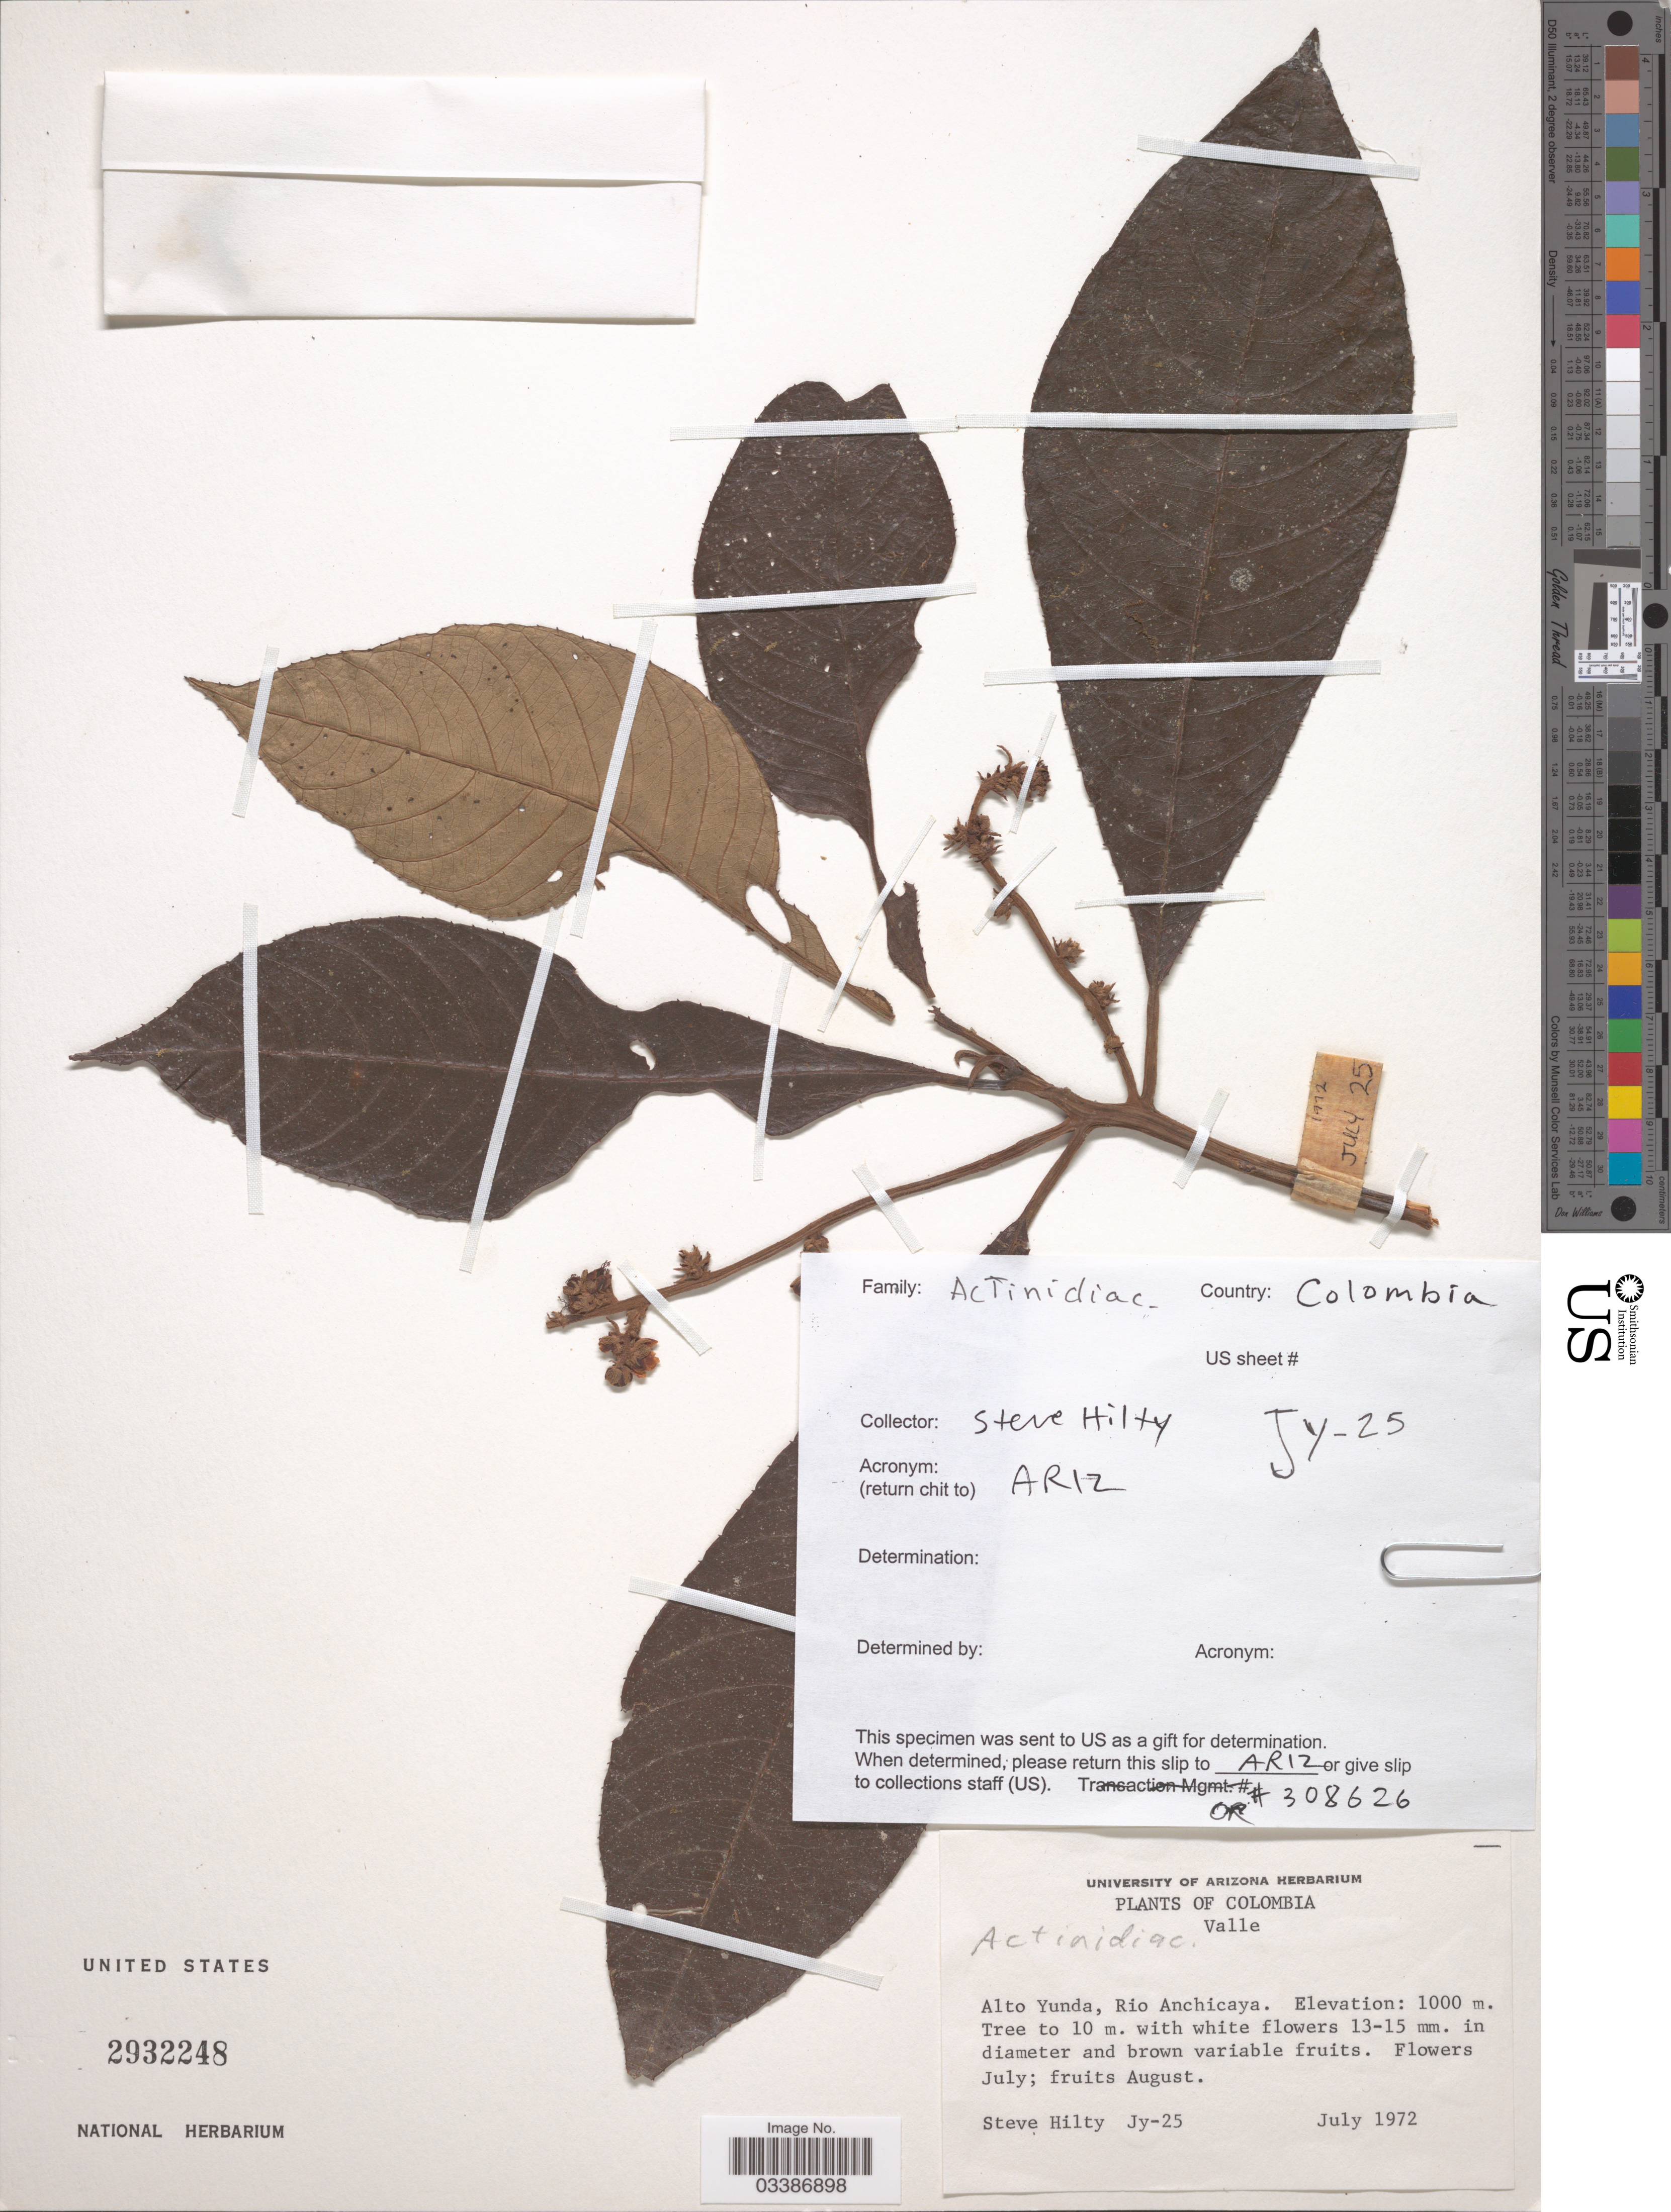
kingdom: Plantae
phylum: Tracheophyta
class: Magnoliopsida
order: Ericales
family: Actinidiaceae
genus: Saurauia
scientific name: Saurauia sp.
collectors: S. Hilty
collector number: Jy-25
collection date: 1972-07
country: Colombia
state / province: Valle del Cauca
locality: Valle, Alto Yunda, Rio Anchicaya.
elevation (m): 1000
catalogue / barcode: US 2932248